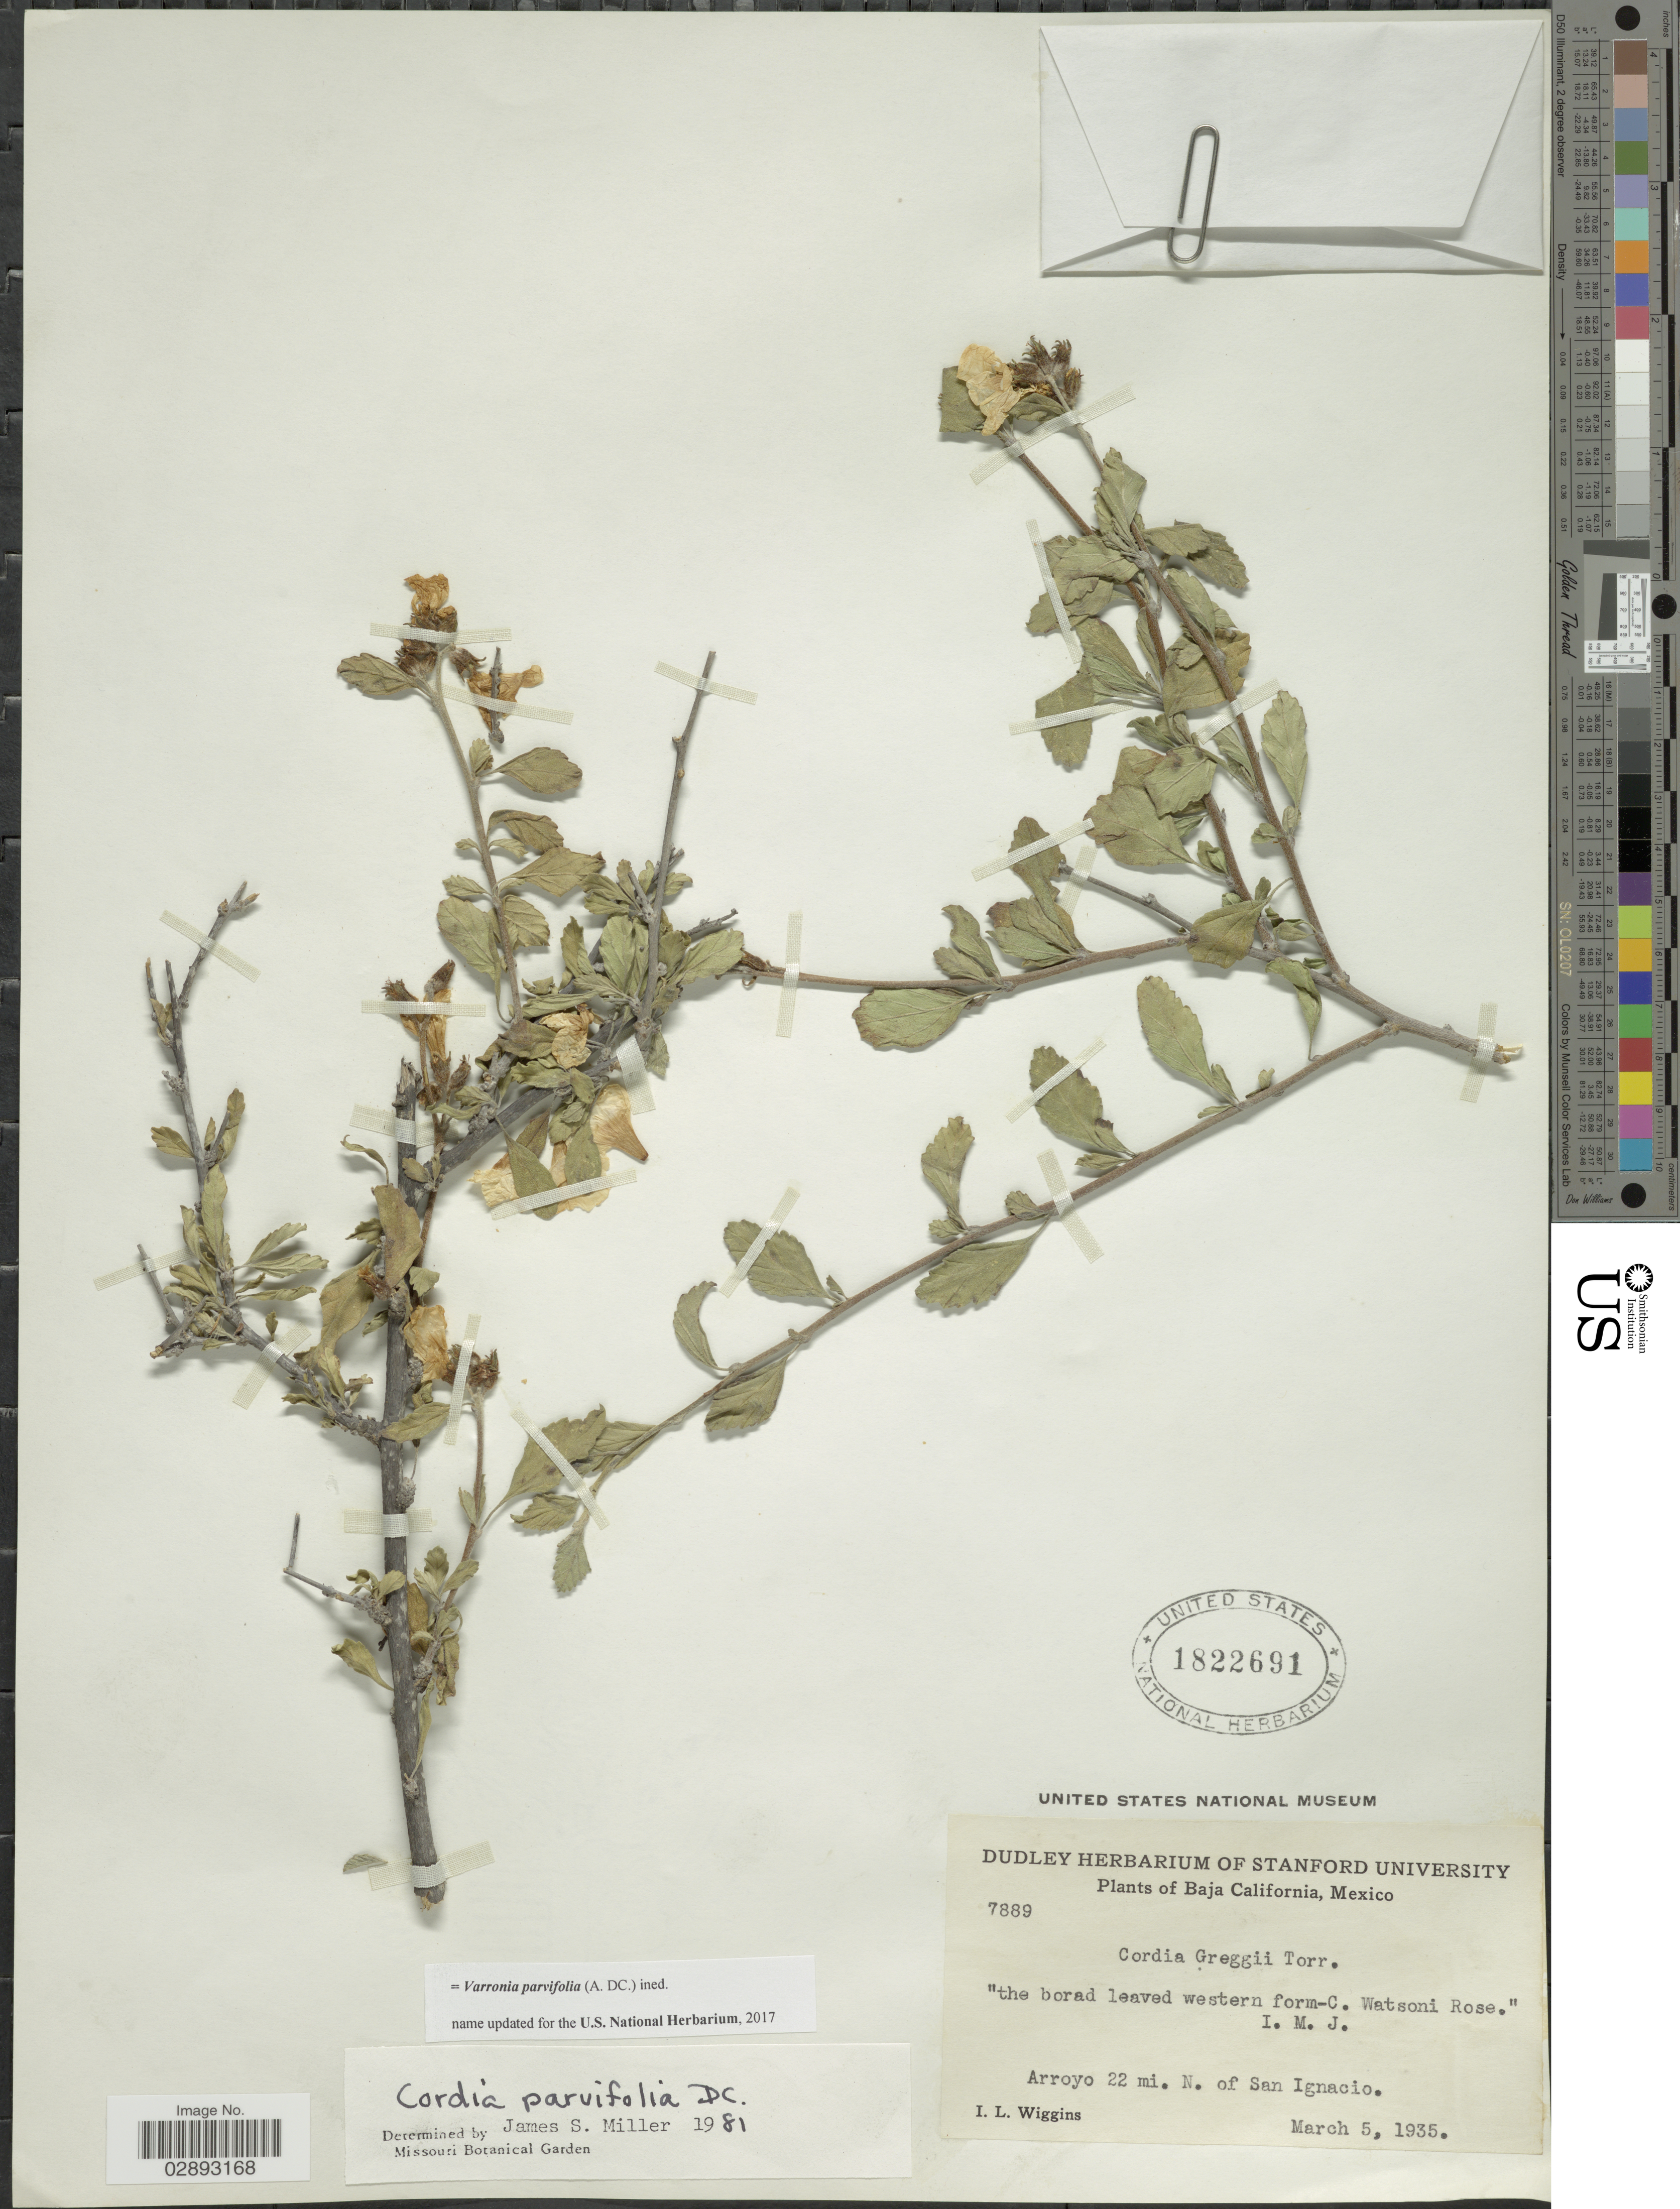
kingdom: Plantae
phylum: Tracheophyta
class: Magnoliopsida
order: Boraginales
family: Cordiaceae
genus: Varronia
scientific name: Varronia parvifolia (A. DC.) ined.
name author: (A. DC.)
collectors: I. L. Wiggins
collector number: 7889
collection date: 1935-03-05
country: Mexico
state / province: Baja California Sur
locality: Arroyo 22 mi. N. of San Ignacio.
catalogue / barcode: US 1822691